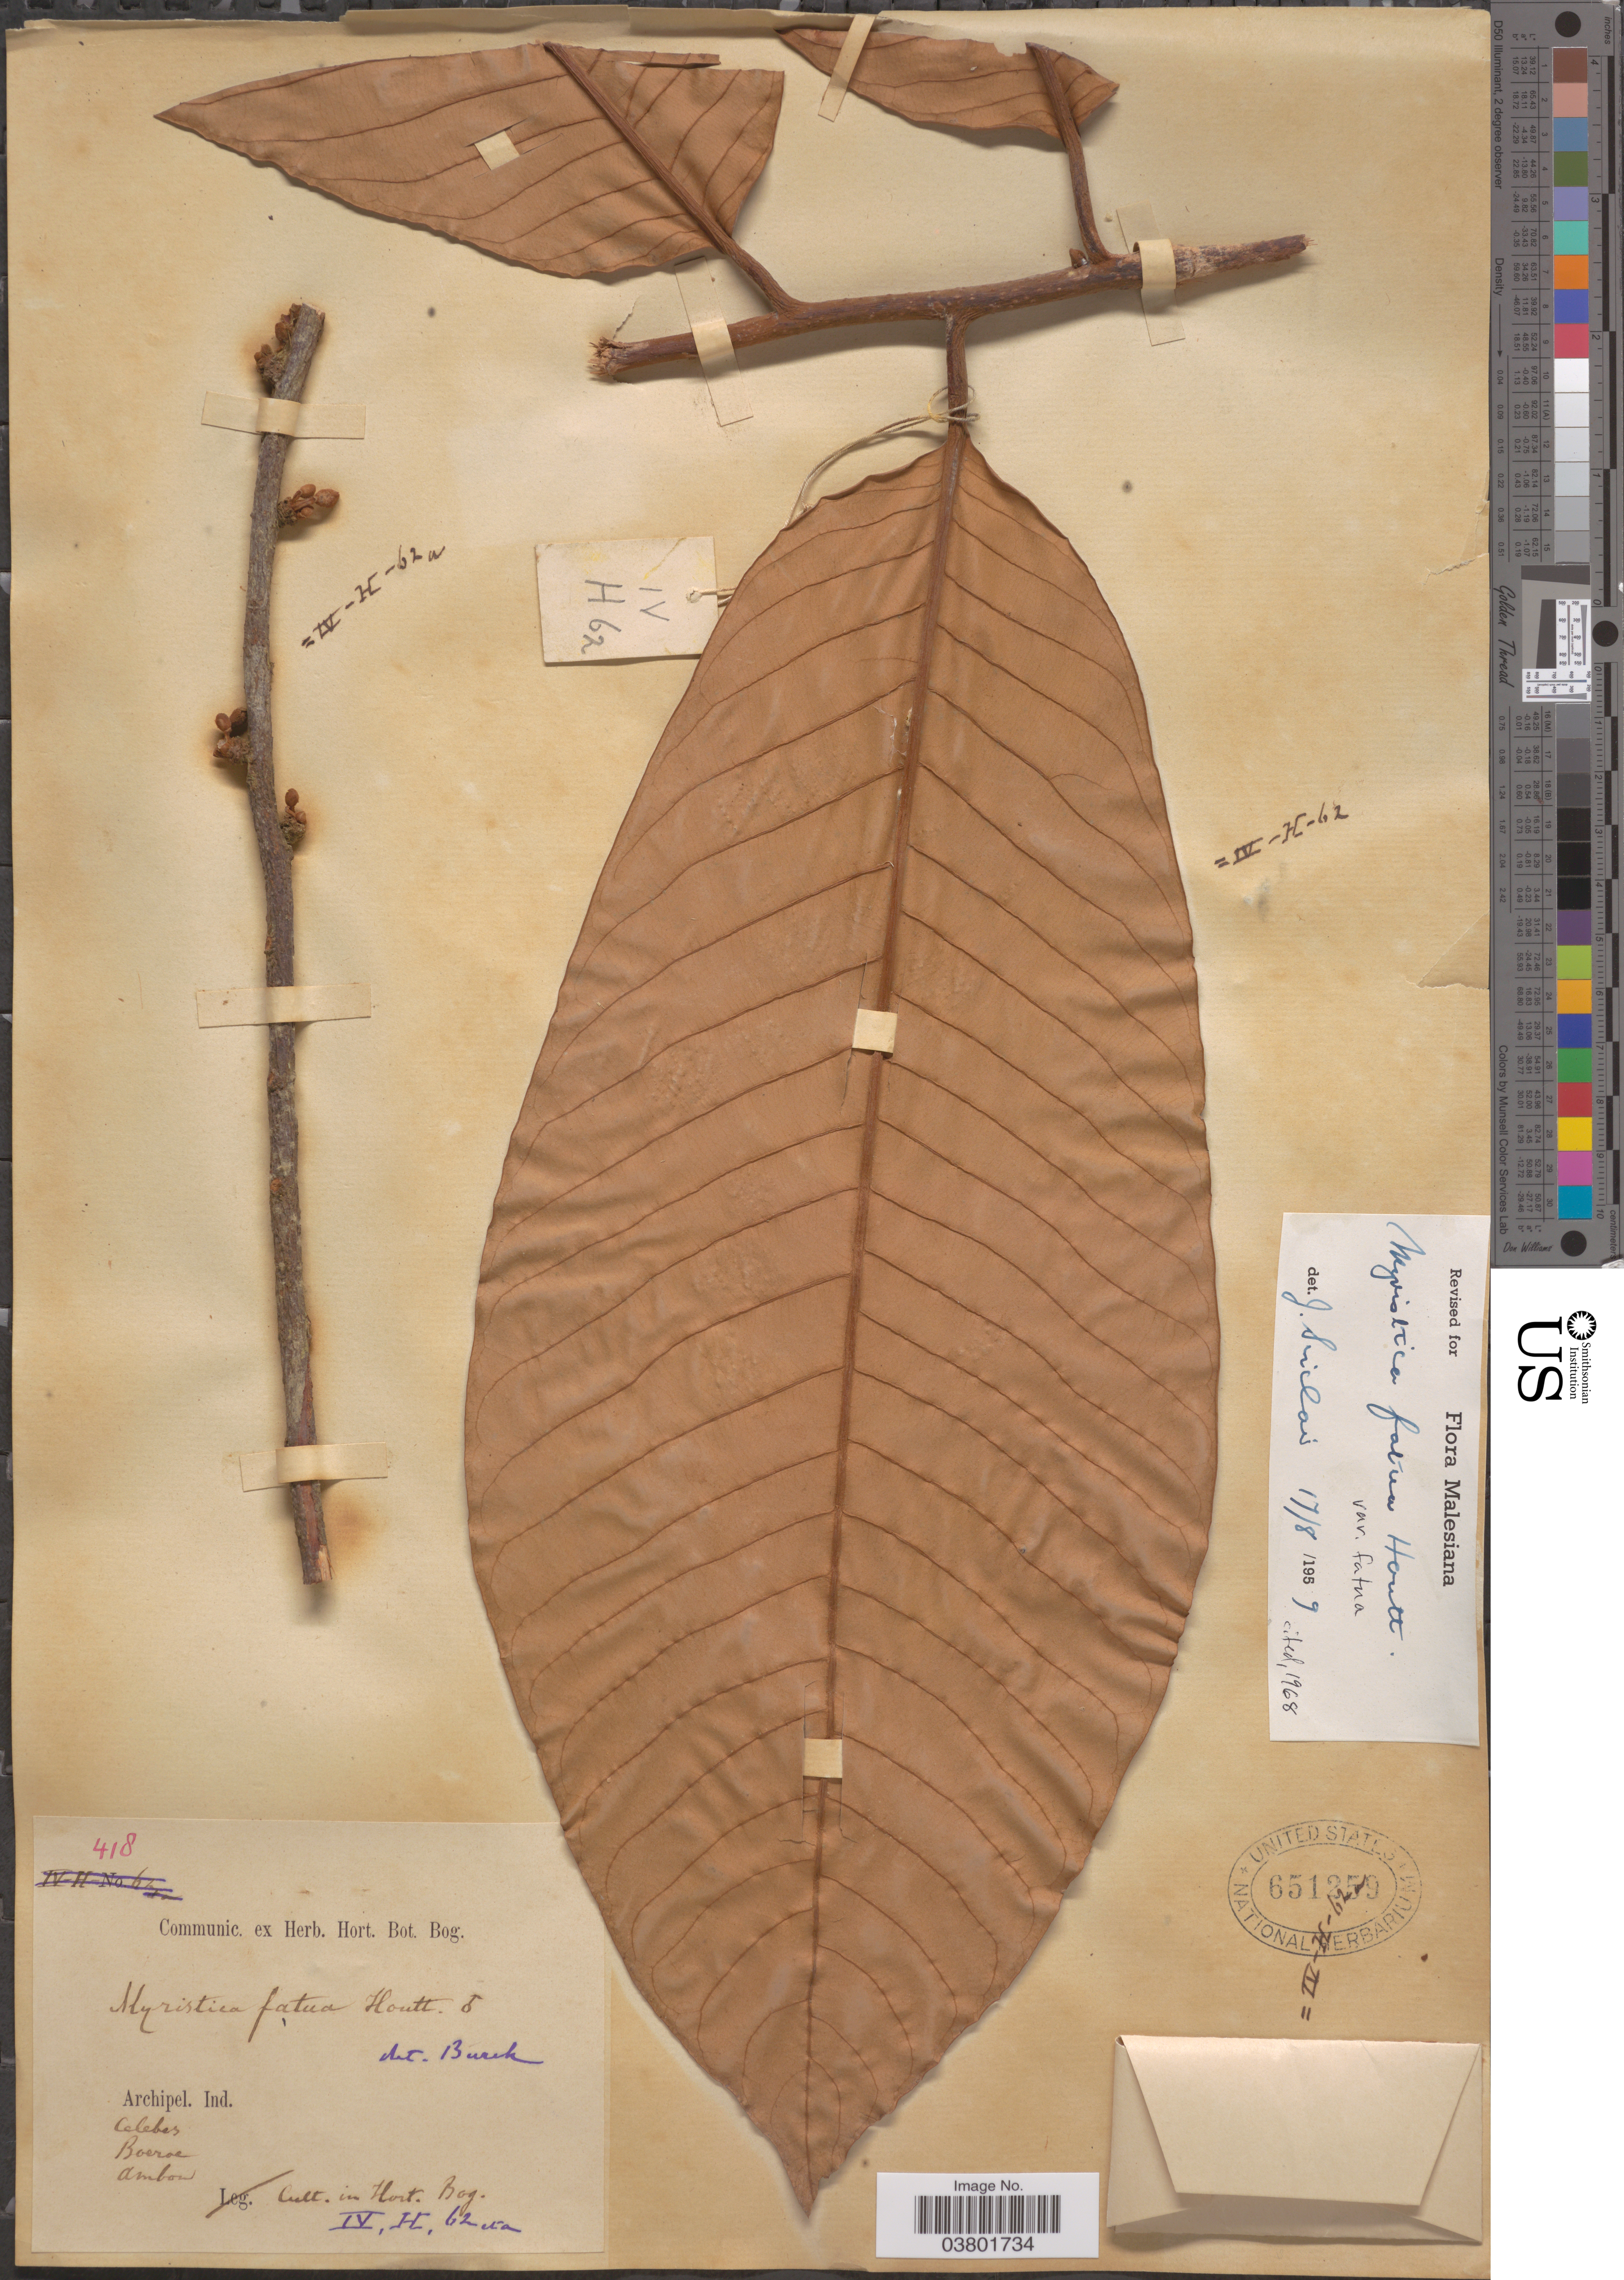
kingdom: Plantae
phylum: Tracheophyta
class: Magnoliopsida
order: Magnoliales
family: Myristicaceae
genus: Myristica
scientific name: Myristica fatua var. fatua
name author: Houtt.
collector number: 418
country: Indonesia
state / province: Maluku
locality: Archipel. Ind. Celebes. Boeroe. Ambon. Cult. in Hort. Bog.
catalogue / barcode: US 651259